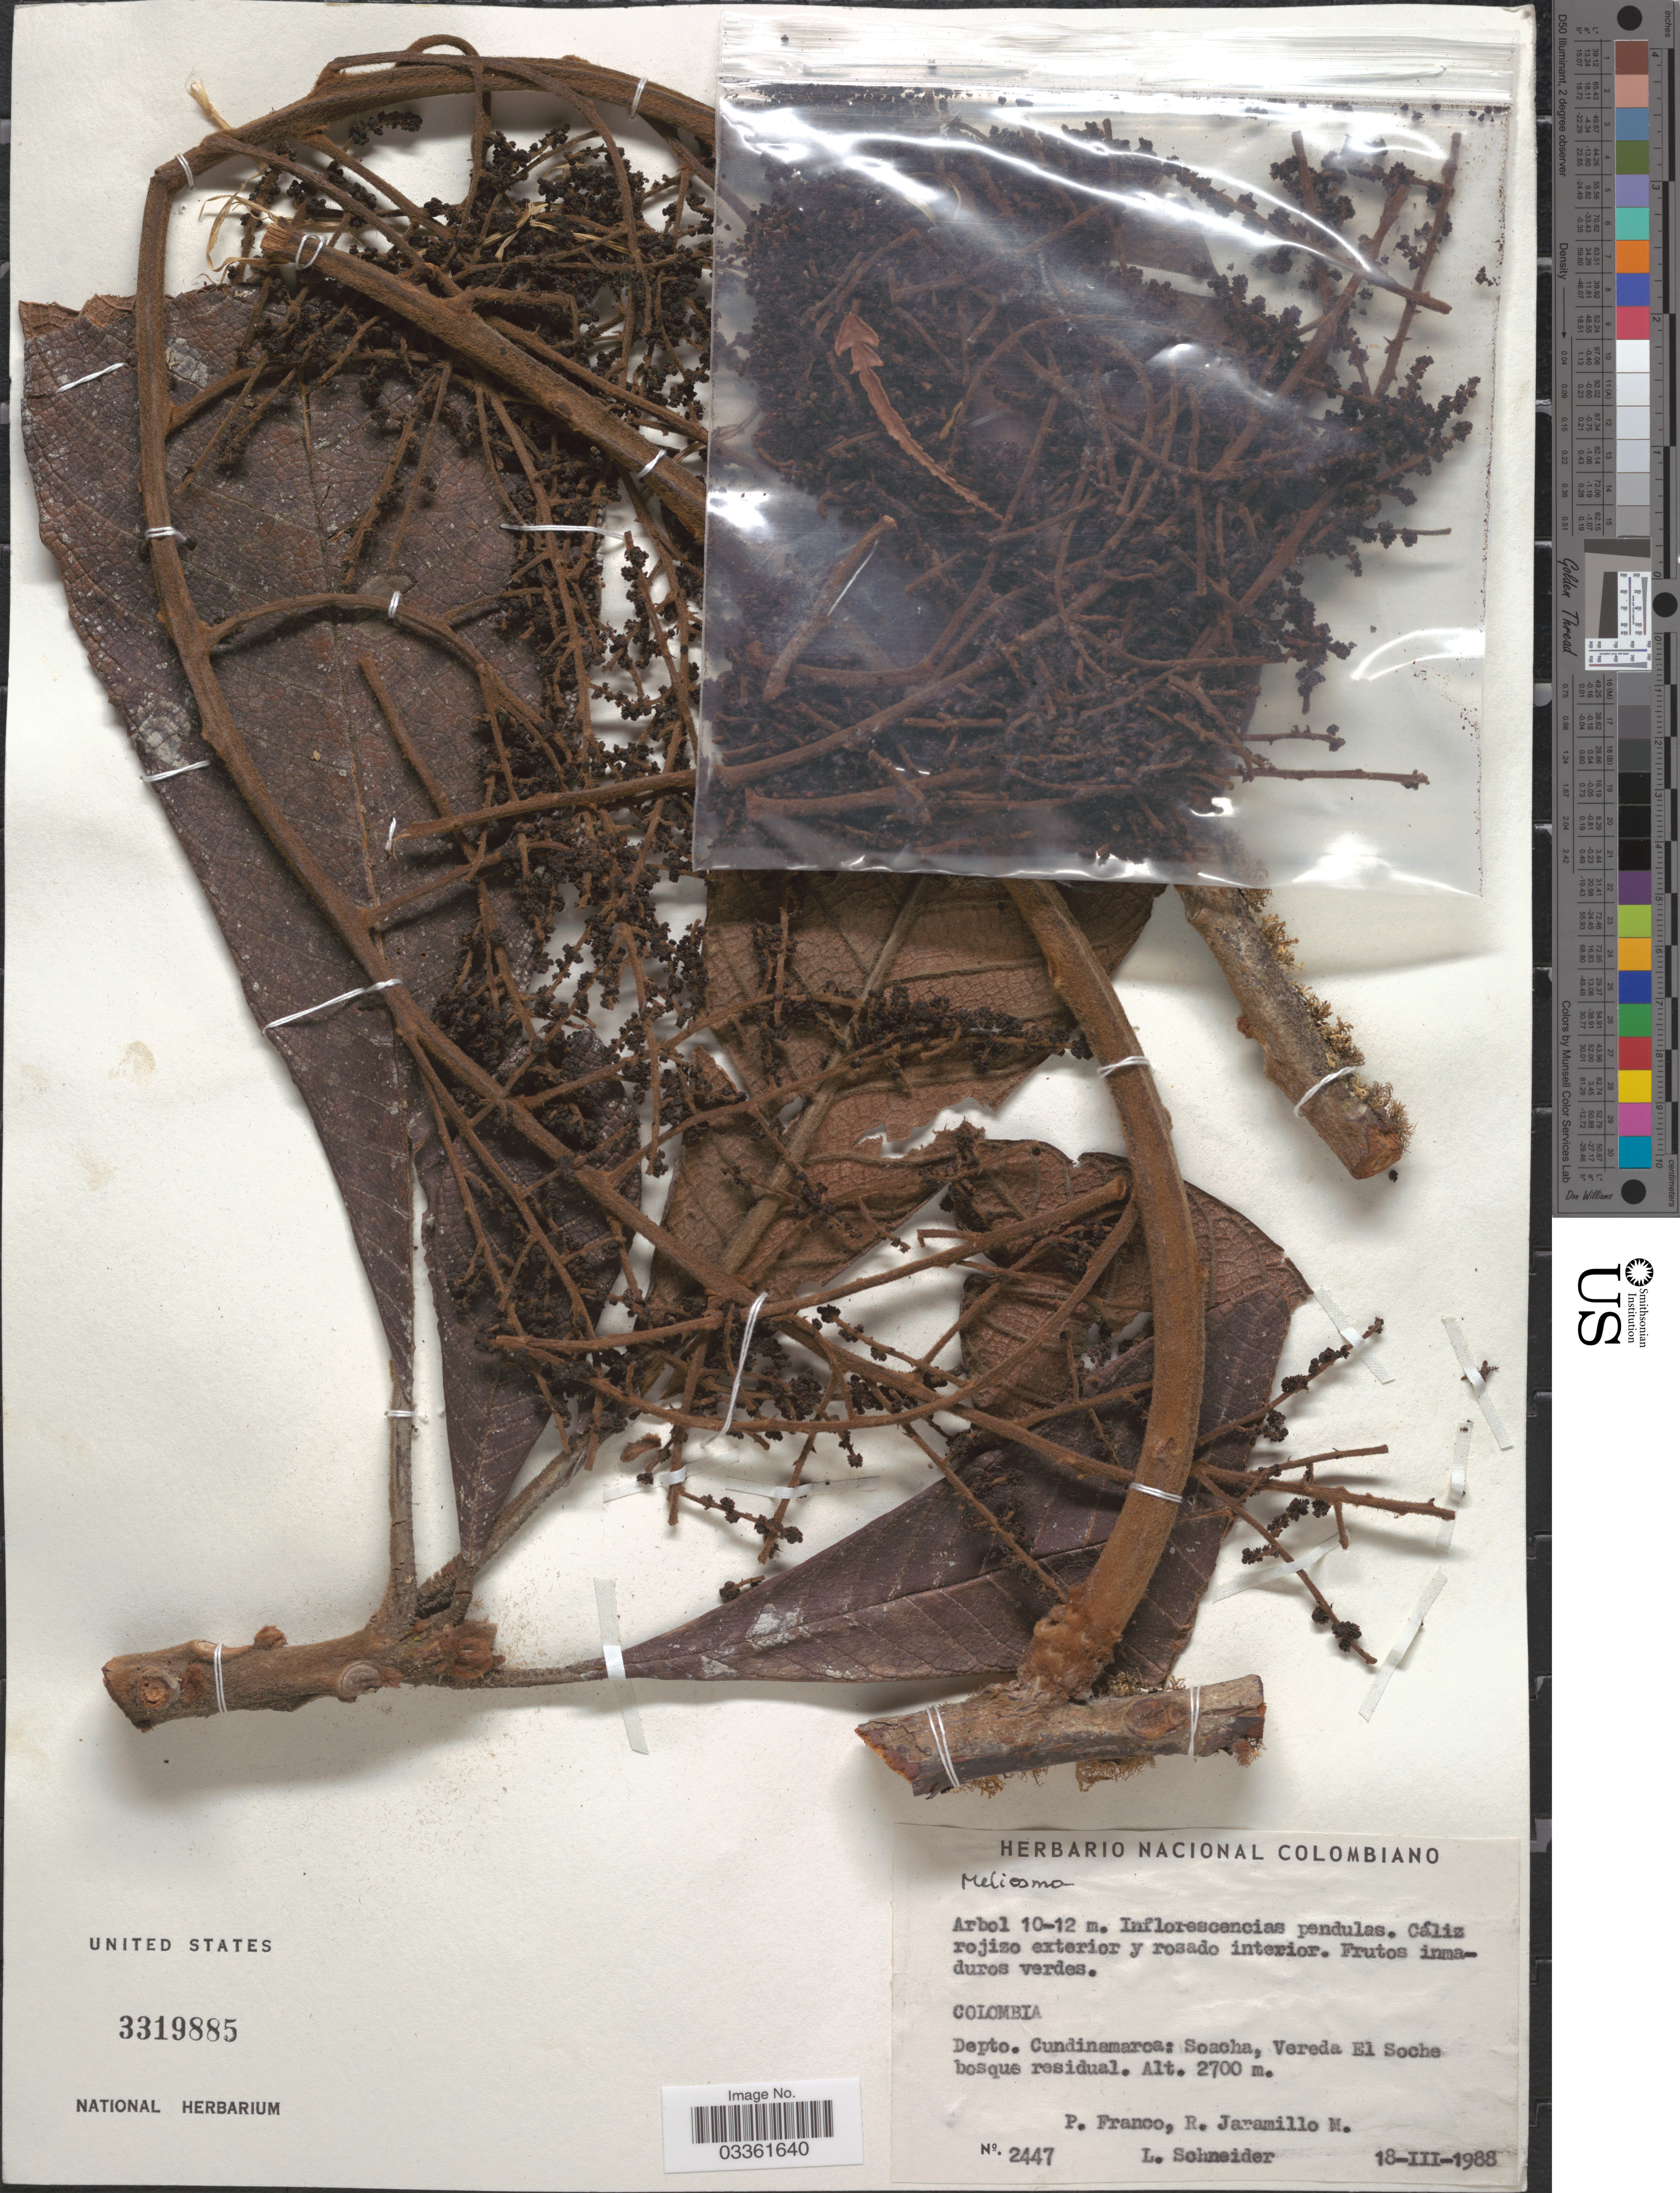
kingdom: Plantae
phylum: Tracheophyta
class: Magnoliopsida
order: Proteales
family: Sabiaceae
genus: Meliosma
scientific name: Meliosma bogotana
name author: Steyerm.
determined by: Ávila, F. A.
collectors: P. Franco, R. Jaramillo M. & L. Schneider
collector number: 2447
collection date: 1988-03-18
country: Colombia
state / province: Cundinamarca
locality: Depto. Cundinamarca: Soacha, Vereda El Soche bosque residual.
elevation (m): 2700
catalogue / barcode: US 3319885